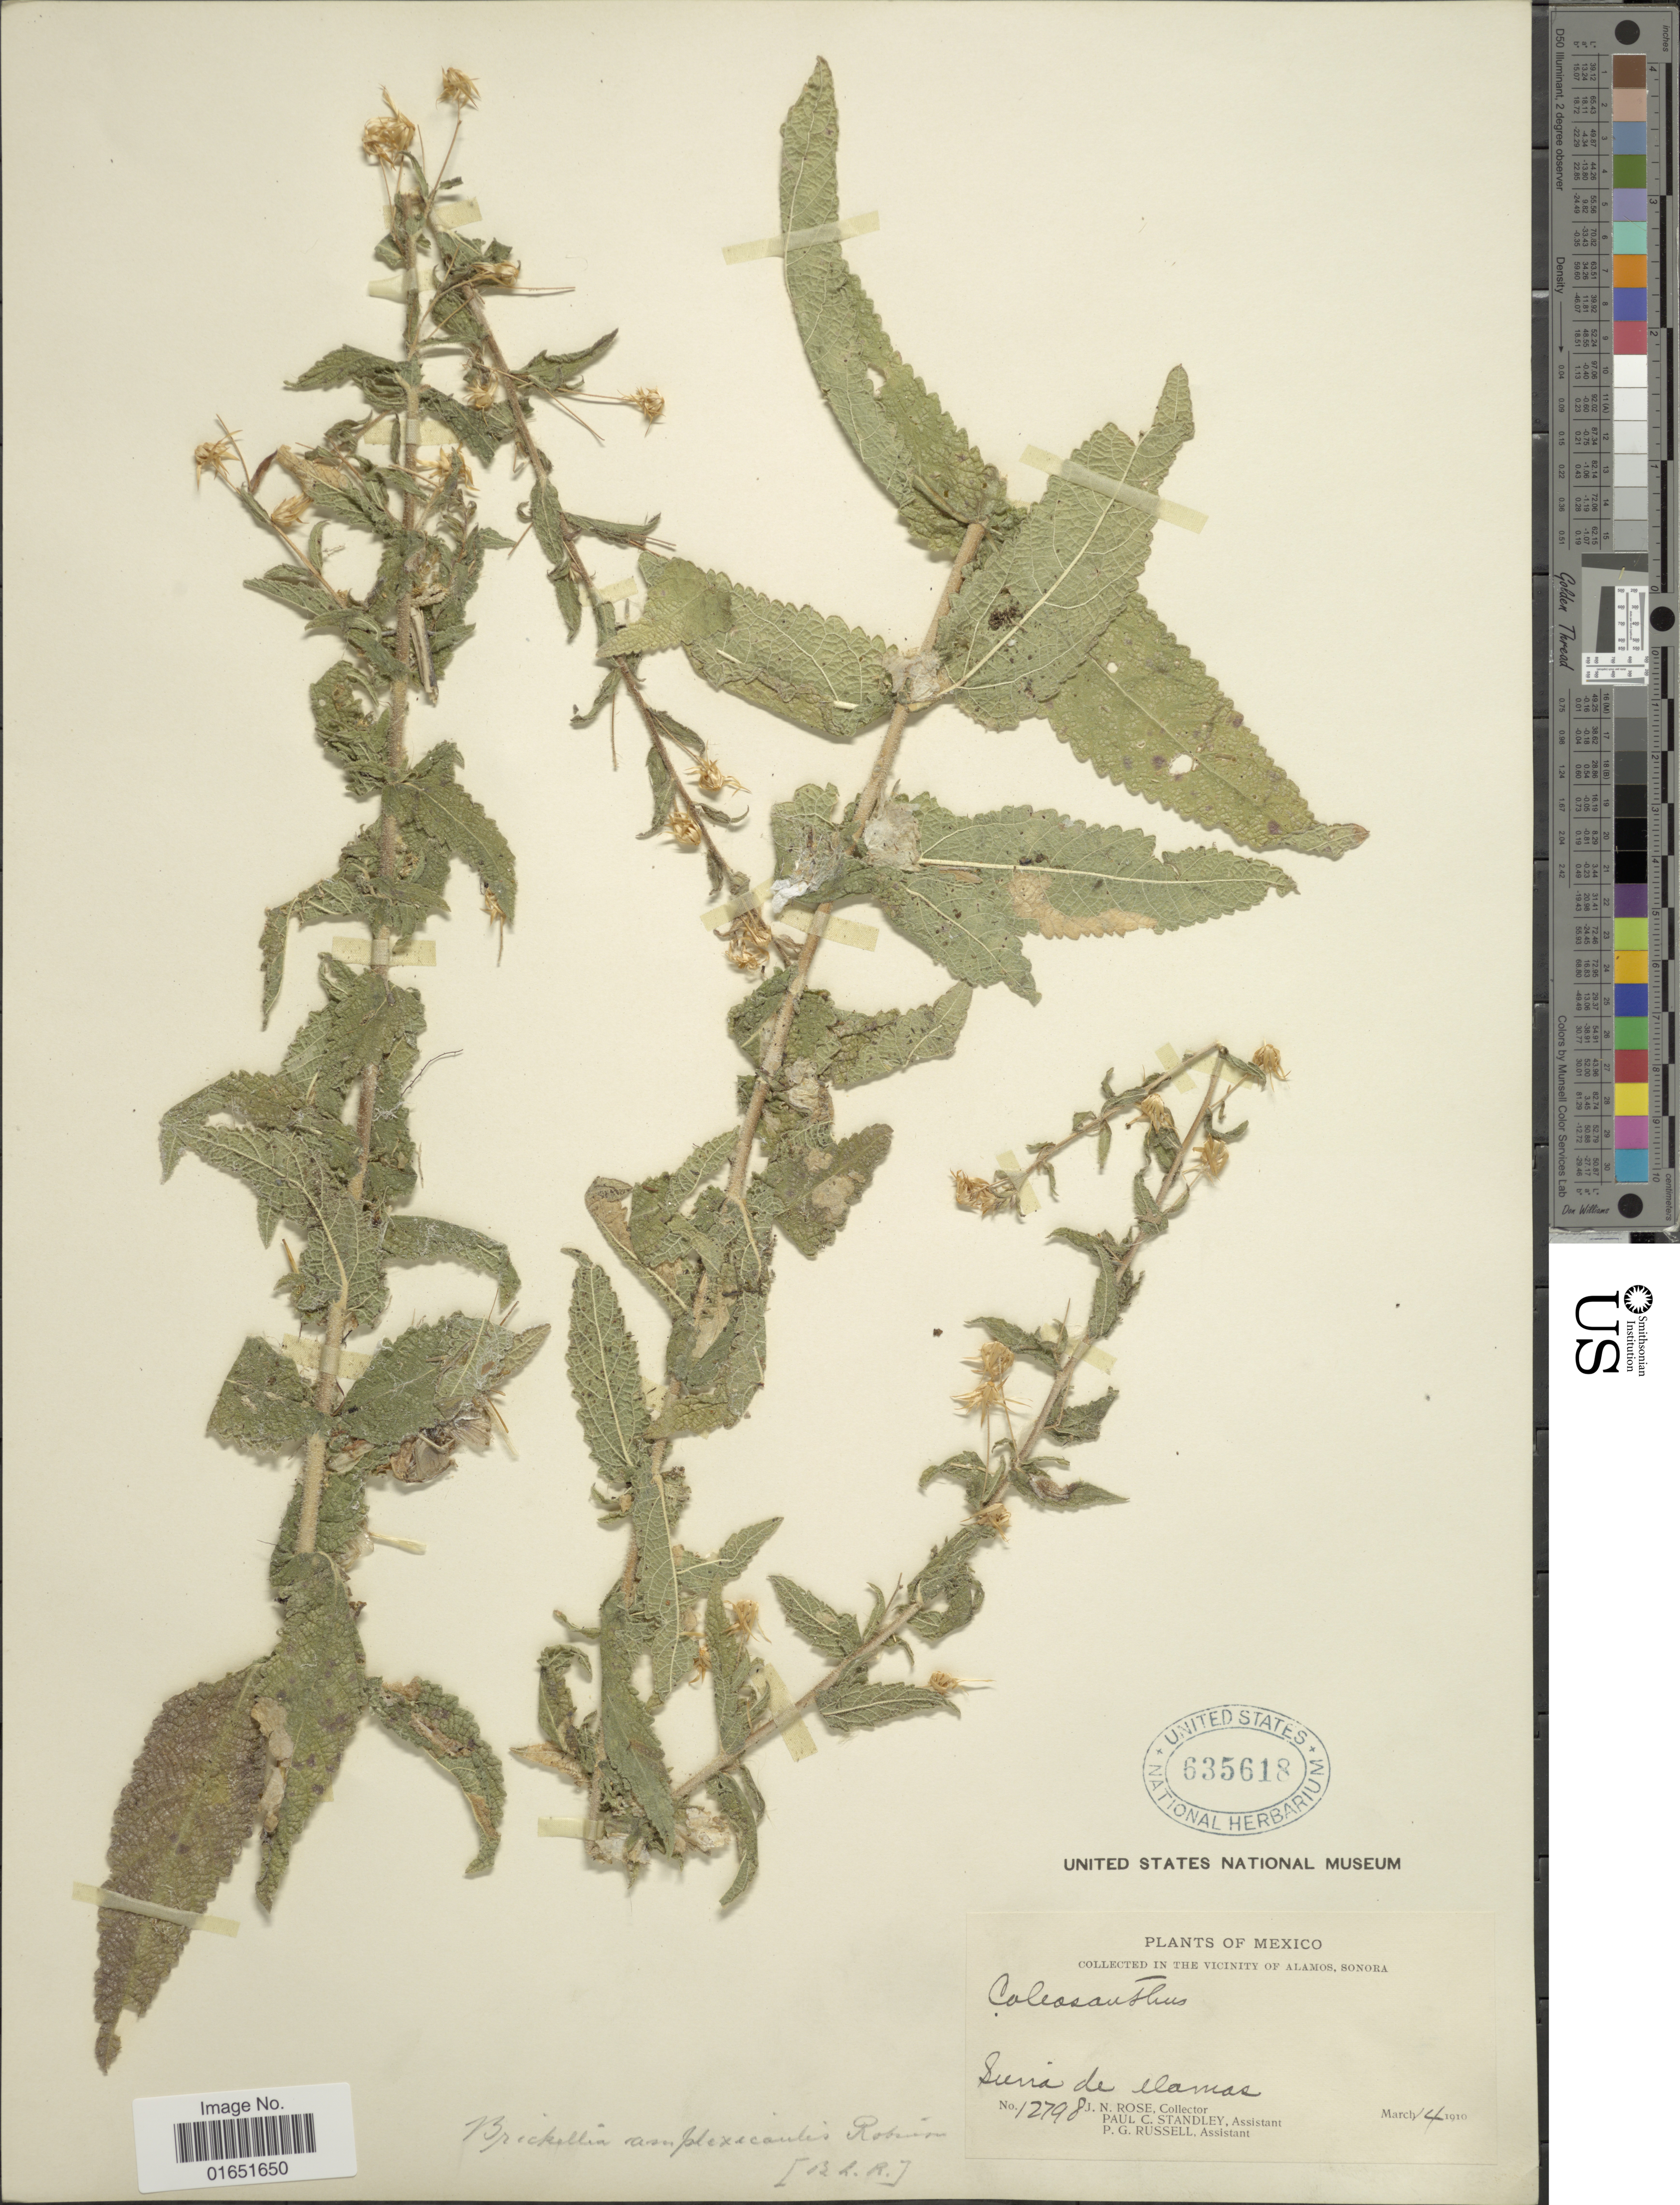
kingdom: Plantae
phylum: Tracheophyta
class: Magnoliopsida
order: Asterales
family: Asteraceae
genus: Brickellia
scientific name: Brickellia amplexicaulis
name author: B.L. Rob.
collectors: J. N. Rose, P. C. Standley & P. G. Russell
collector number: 12798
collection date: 1910-03-14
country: Mexico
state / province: Sonora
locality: In the vicinity of Alamos, Sierra de llamas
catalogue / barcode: US 635618